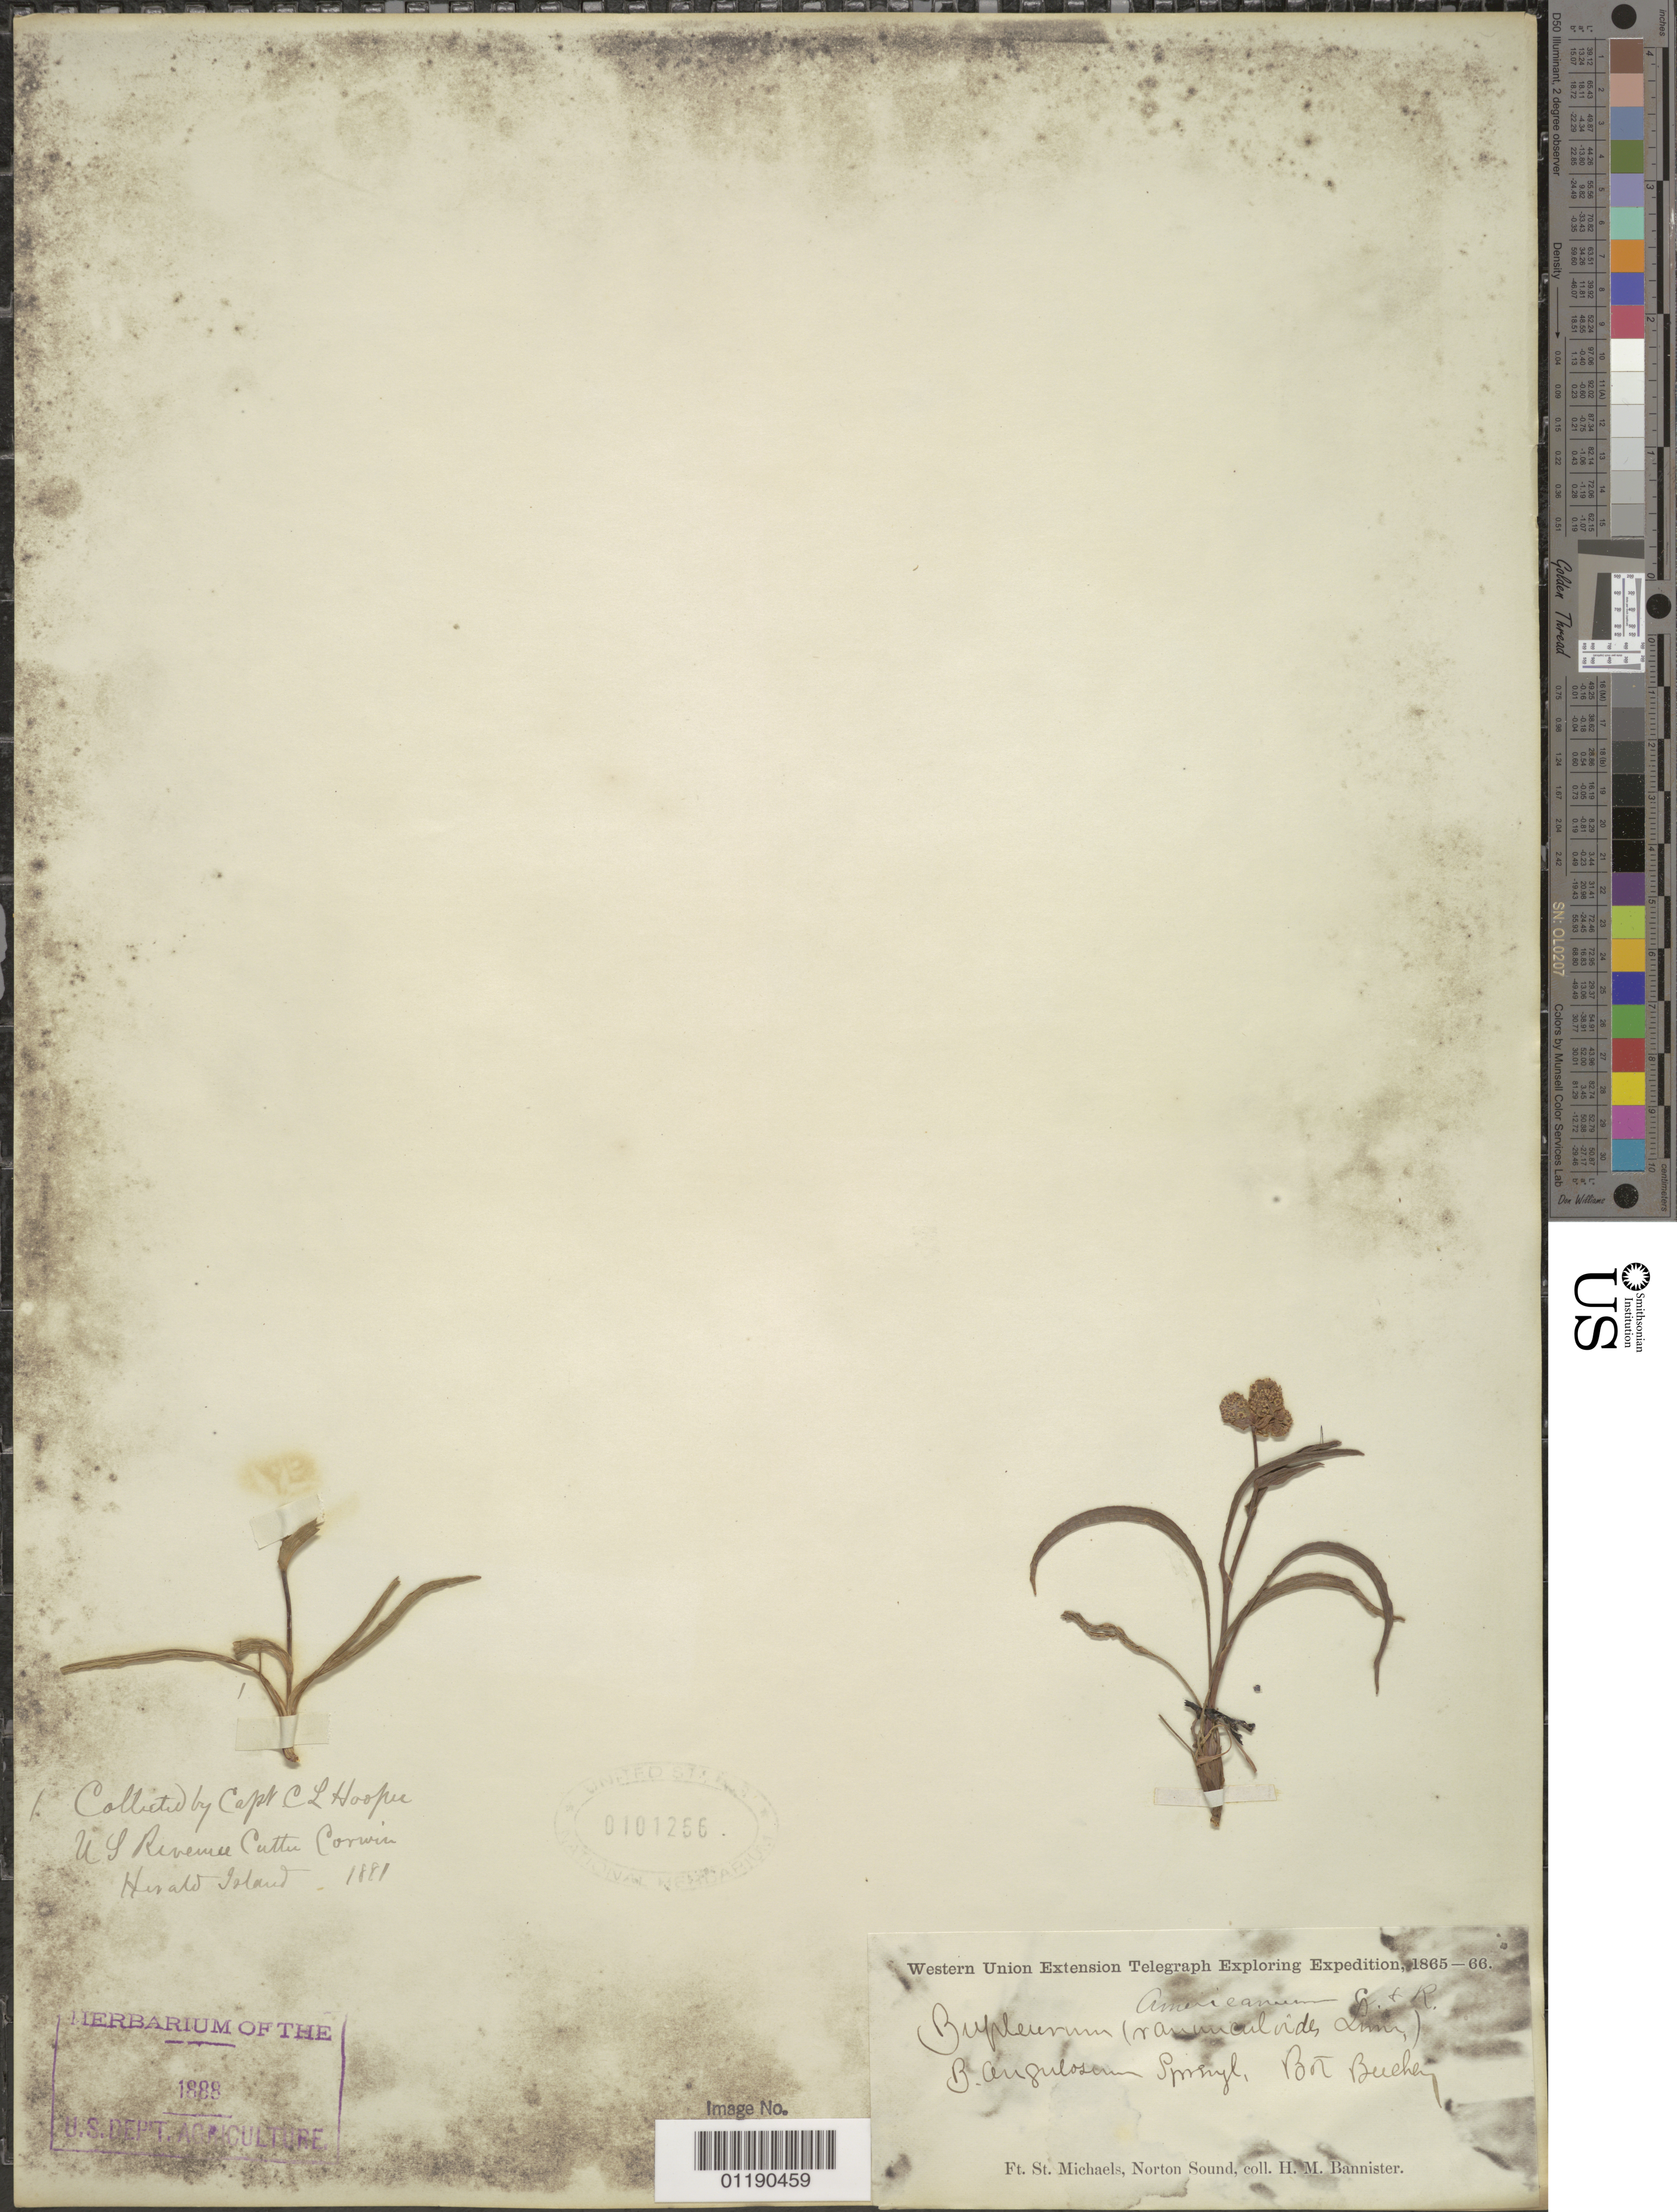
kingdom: Plantae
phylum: Tracheophyta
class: Magnoliopsida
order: Apiales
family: Apiaceae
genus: Bupleurum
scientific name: Bupleurum americanum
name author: J.M. Coult. & Rose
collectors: H. Bannister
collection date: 1865/1866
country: United States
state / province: Alaska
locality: Ft. St. Michaels, Norton Sound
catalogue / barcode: US 101256